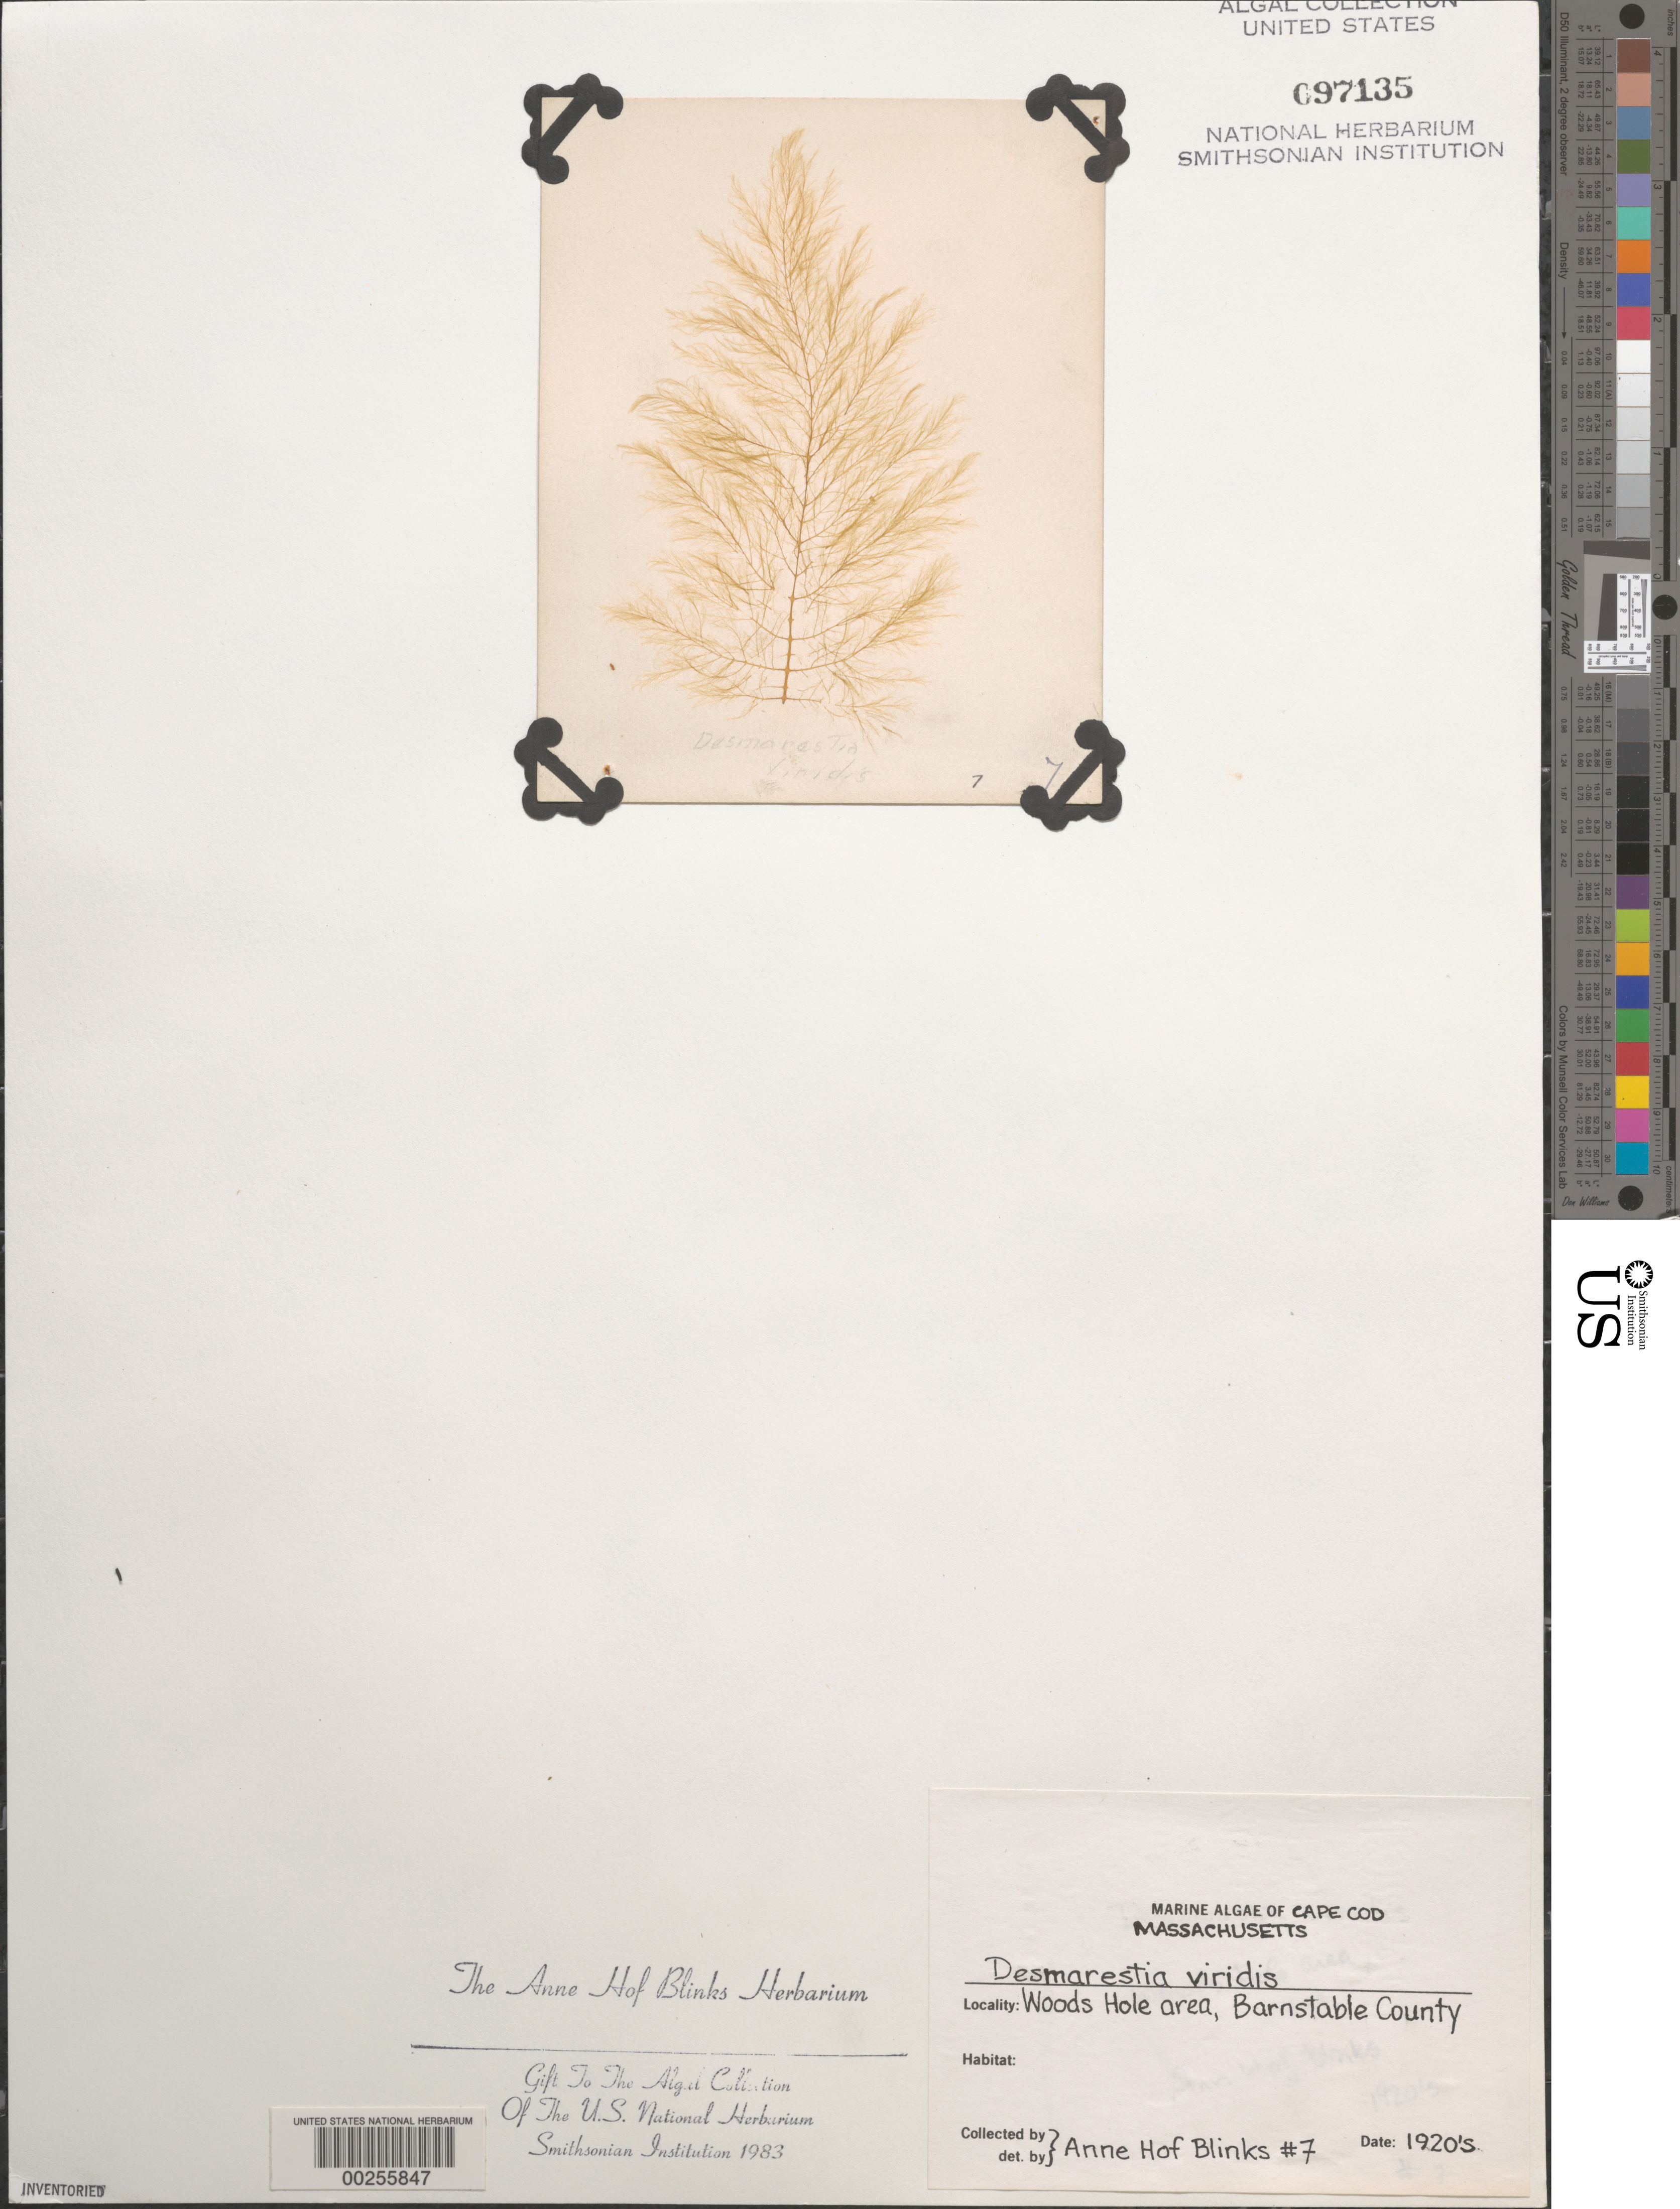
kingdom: Chromista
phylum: Ochrophyta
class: Phaeophyceae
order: Desmarestiales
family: Desmarestiaceae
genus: Desmarestia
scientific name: Desmarestia viridis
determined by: Blinks, Anne Hof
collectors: A. Blinks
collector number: AHB 7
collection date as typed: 192-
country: United States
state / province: Massachusetts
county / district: Barnstable County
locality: Woods Hole area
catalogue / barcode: US 97135